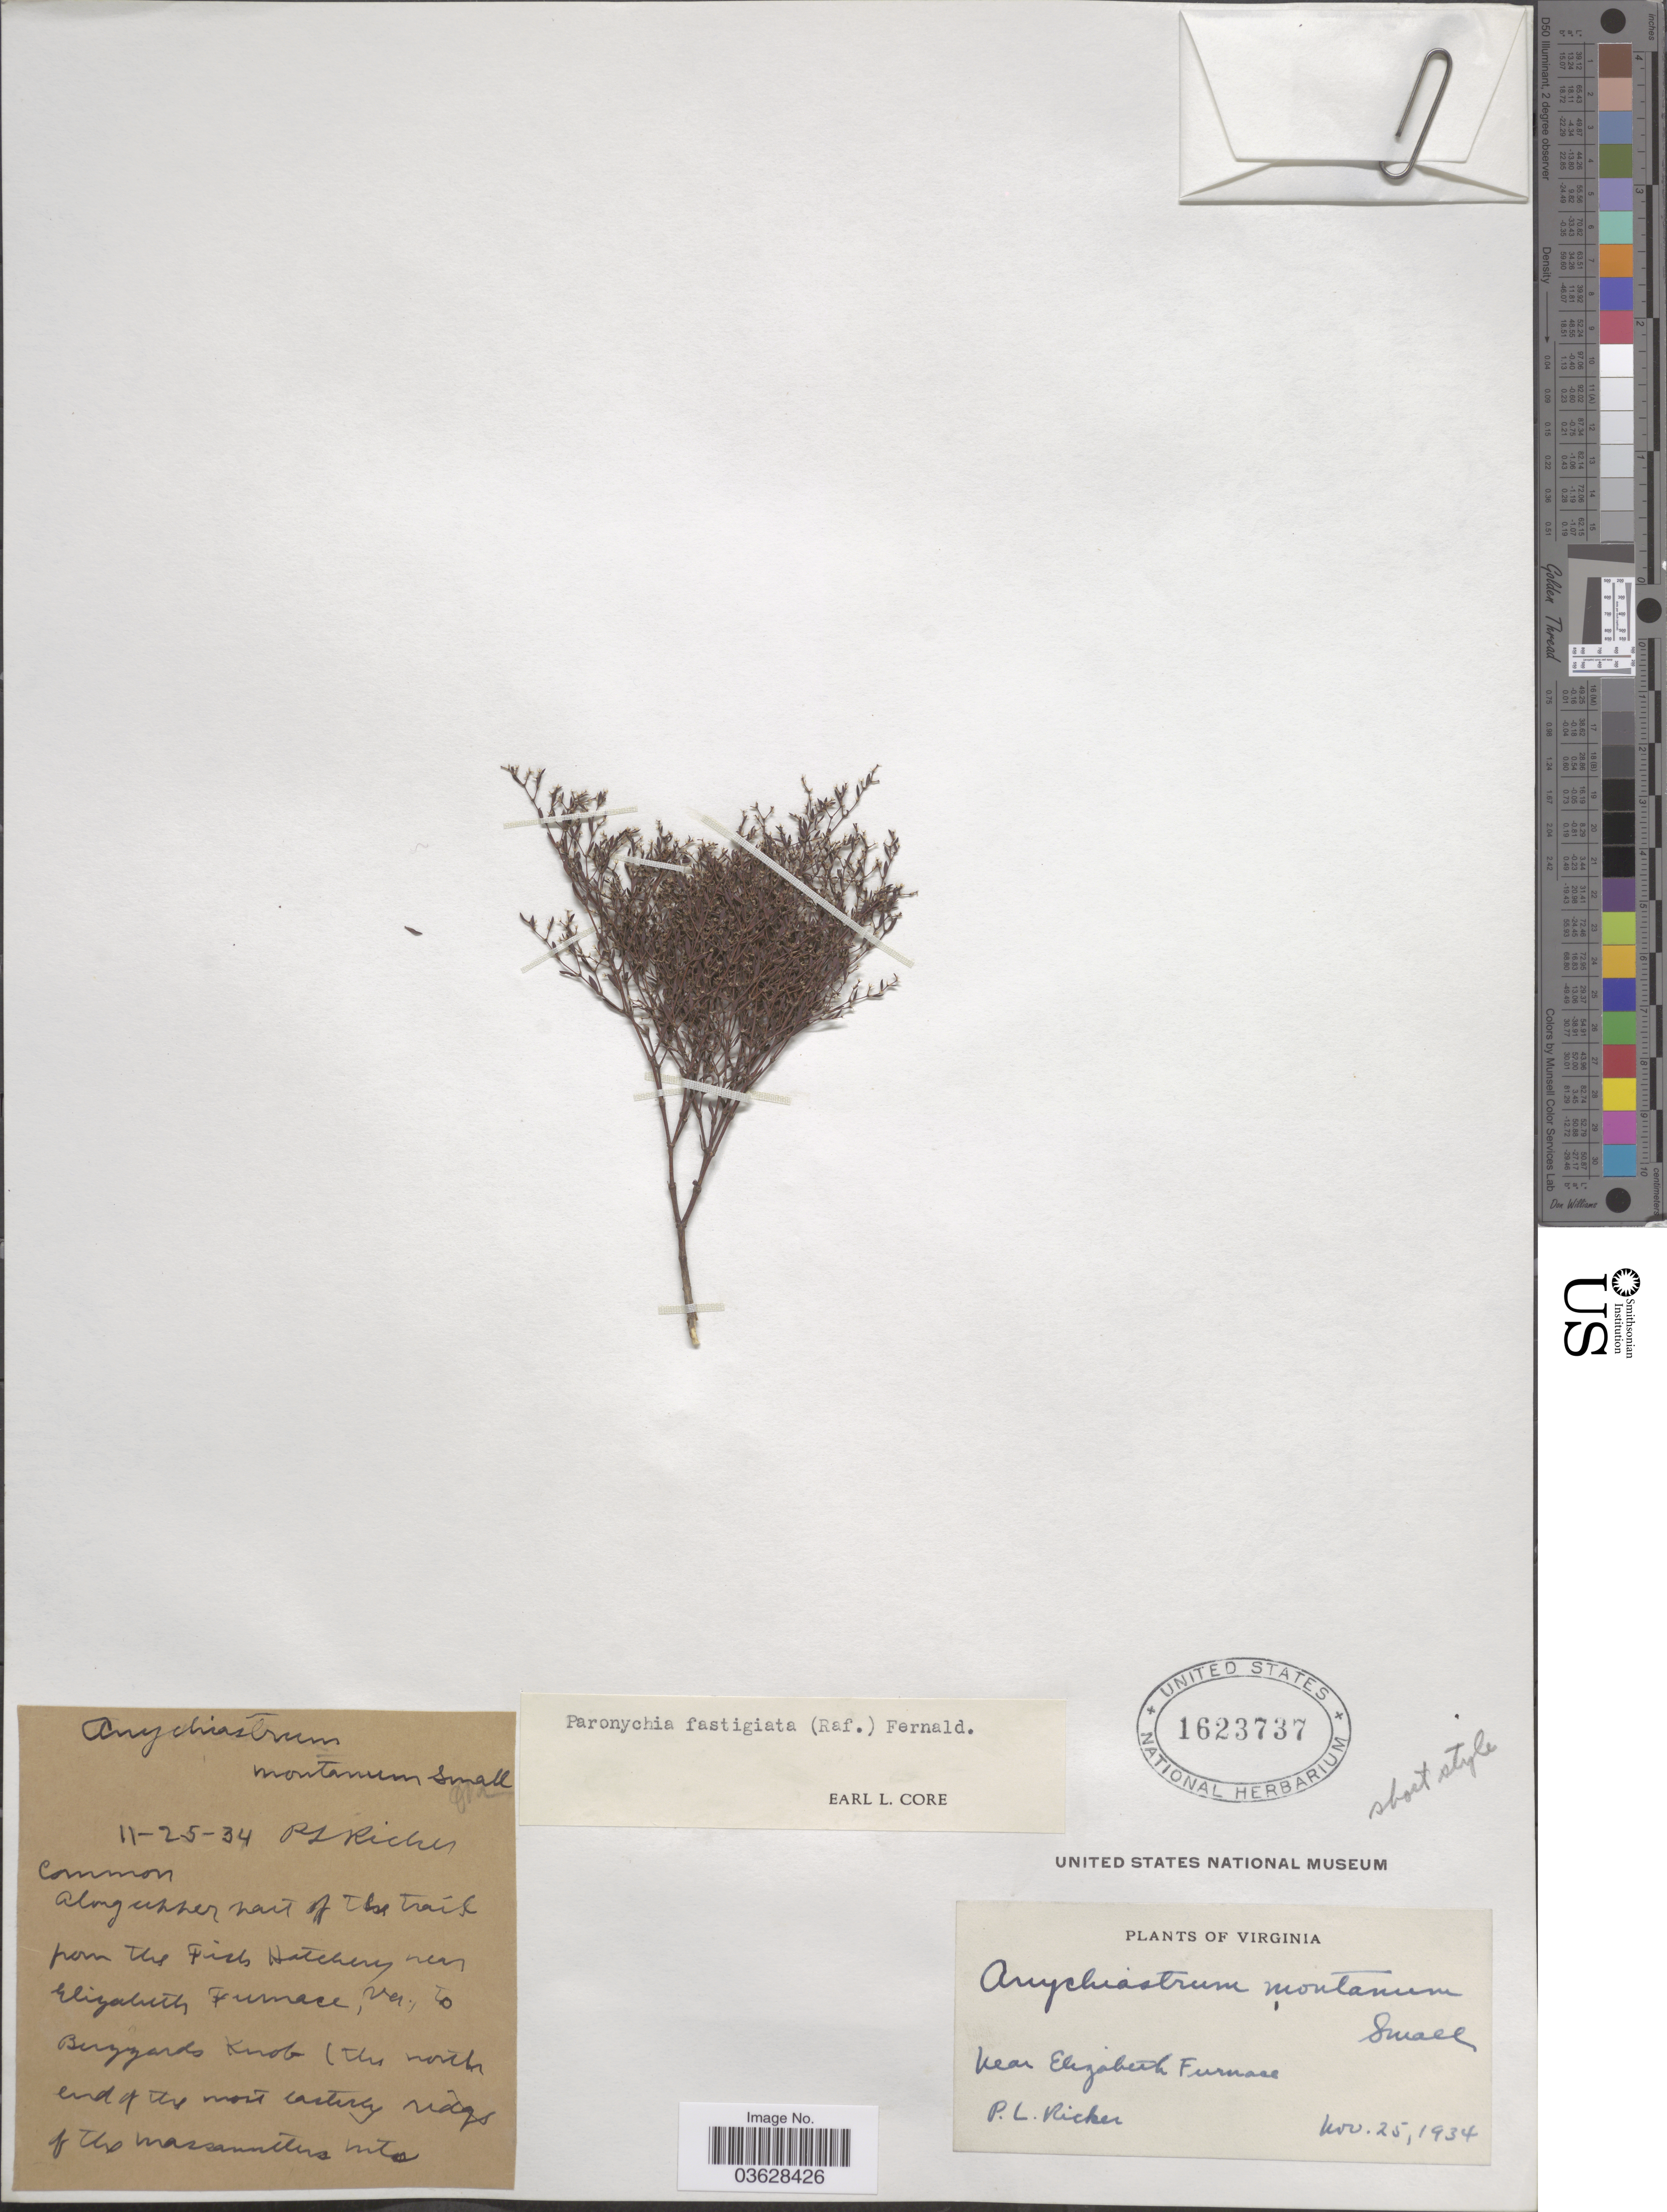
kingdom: Plantae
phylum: Tracheophyta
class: Magnoliopsida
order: Caryophyllales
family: Caryophyllaceae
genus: Paronychia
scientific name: Paronychia fastigiata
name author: (Raf.) Fernald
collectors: P. Ricker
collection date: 1934-11-25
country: United States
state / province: Virginia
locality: Near Elizabeth Furnace., Along upper part of the trail from the Fish Hatchery near Along upper part of the trail from the Fick Hatchery near Elizabeth Furnace, Va., to Buzzards Knob (the north end of the most easterly ridge of the Massanuttens Mts).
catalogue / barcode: US 1623737